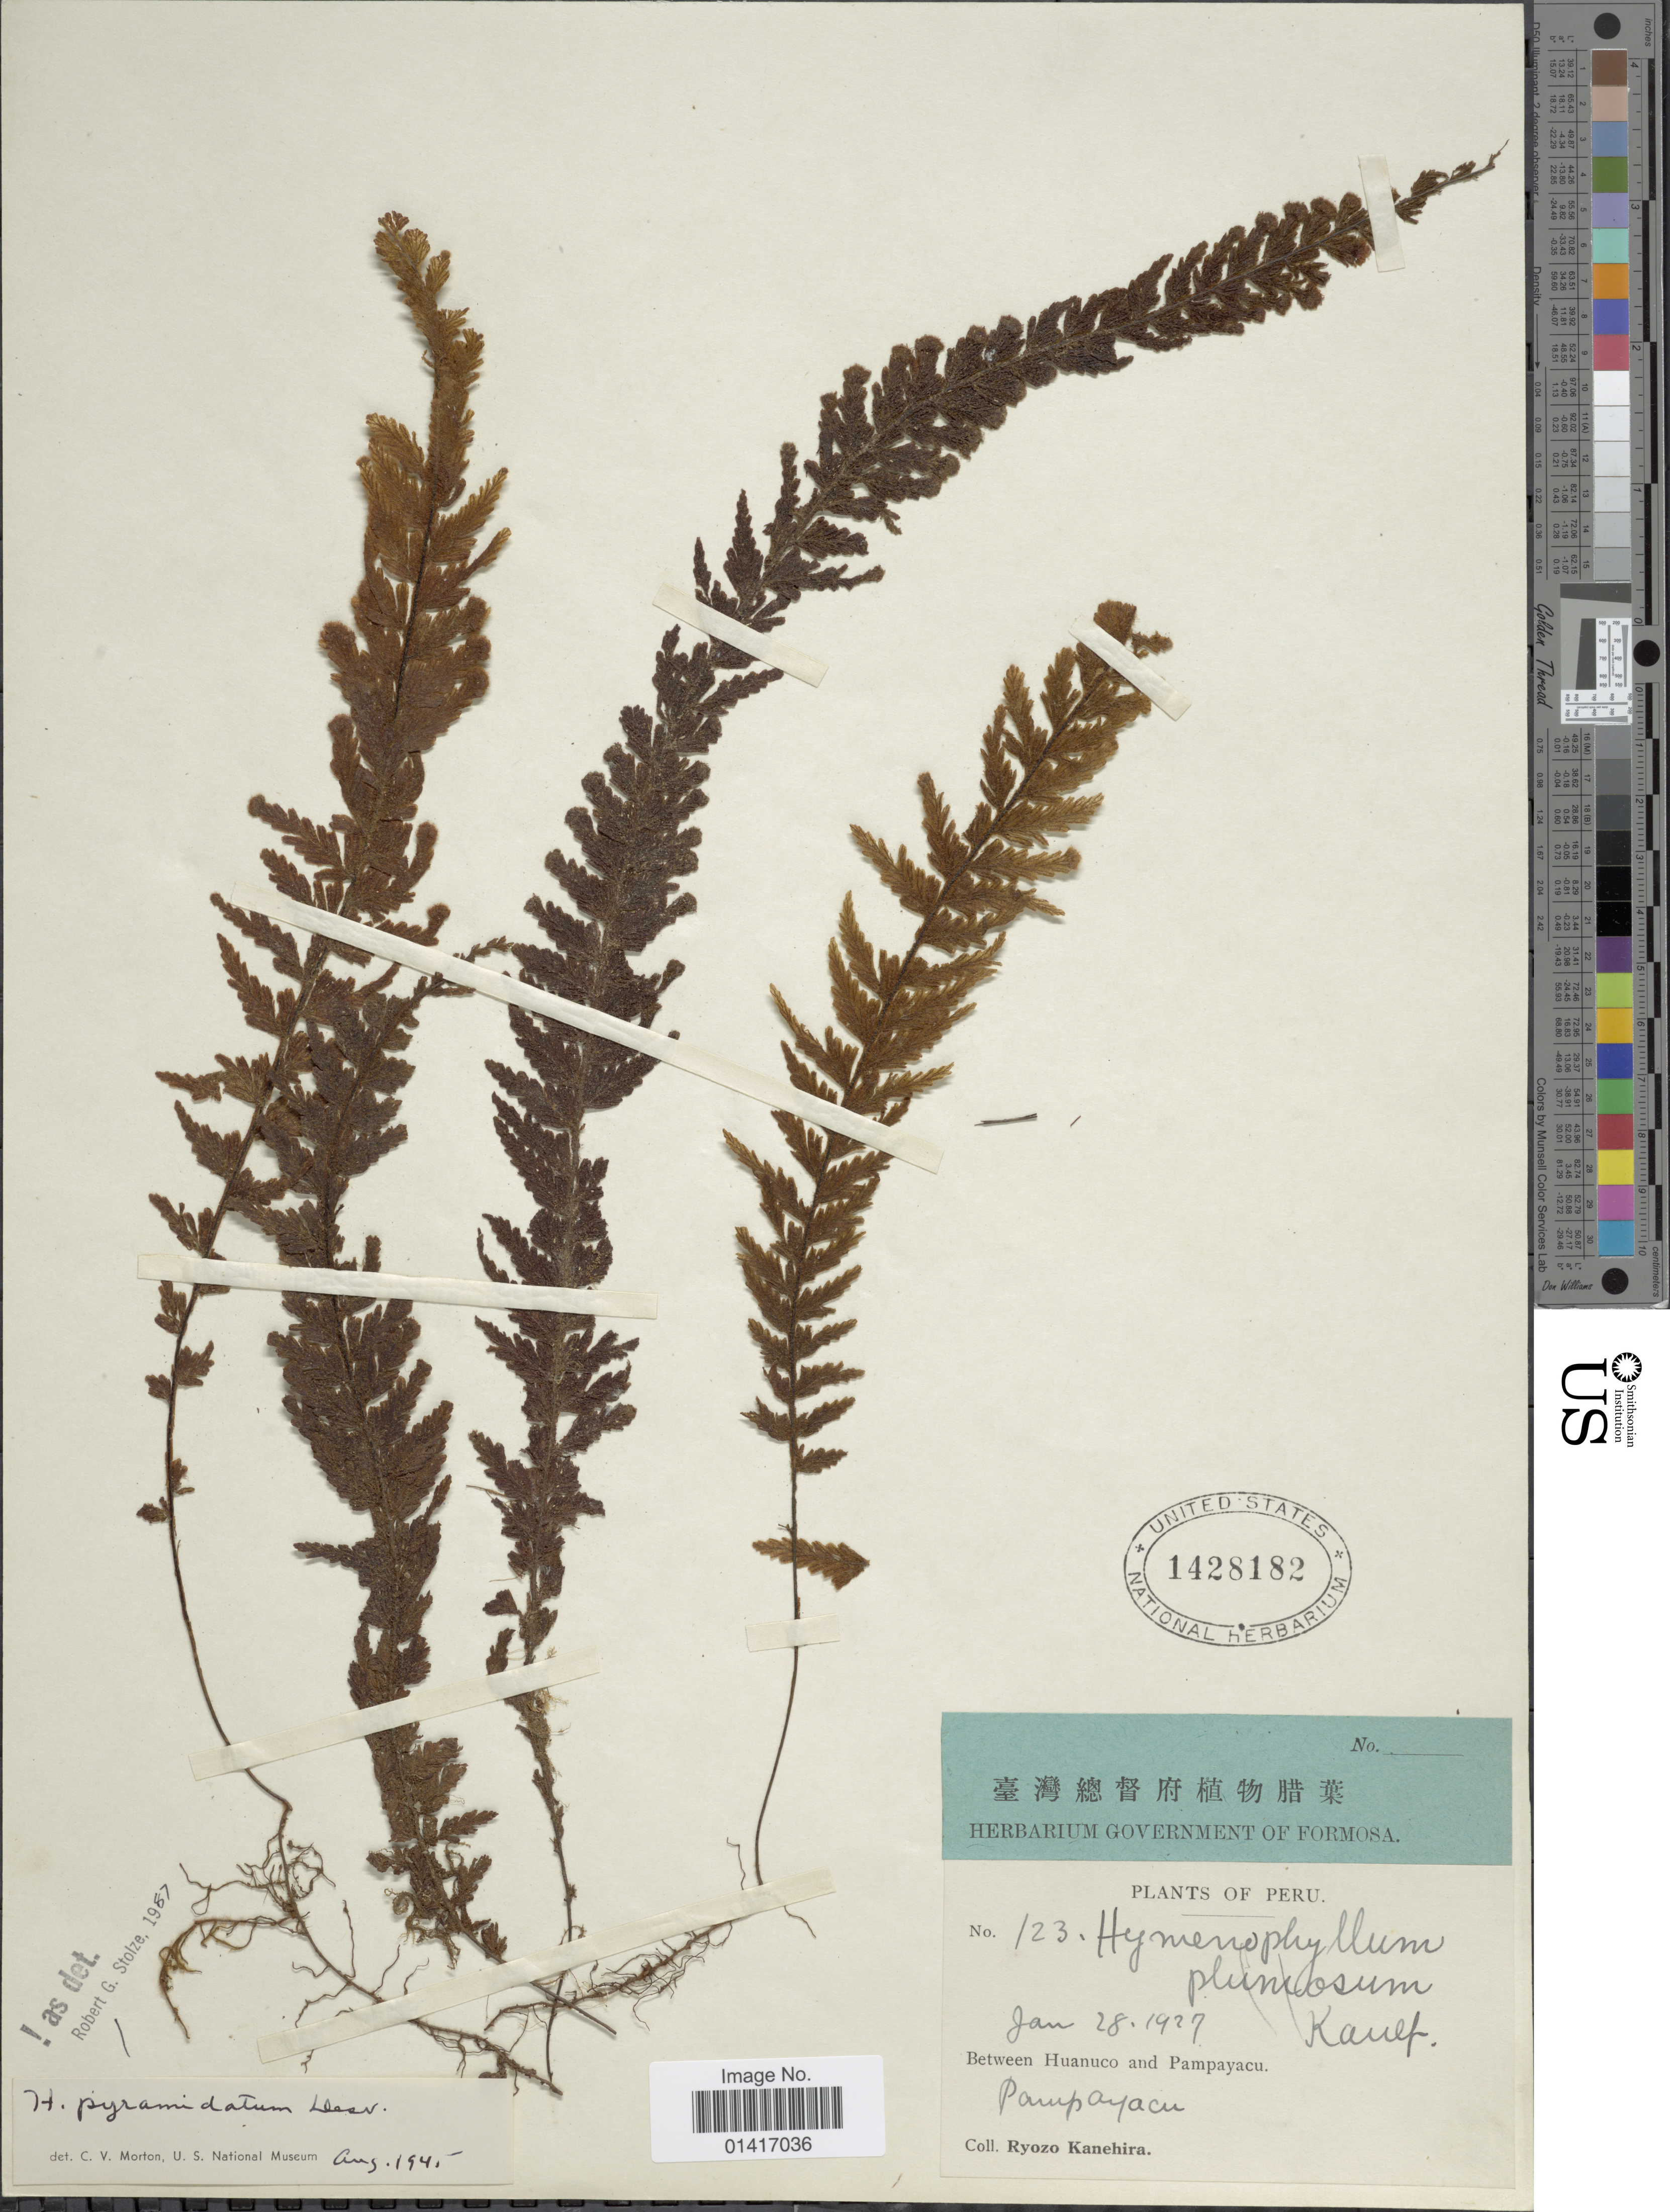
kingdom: Plantae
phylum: Tracheophyta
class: Polypodiopsida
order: Hymenophyllales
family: Hymenophyllaceae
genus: Hymenophyllum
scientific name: Hymenophyllum pyramidatum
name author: Desv.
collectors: R. Kanehira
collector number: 123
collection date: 1927-01-28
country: Peru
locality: Between Huanuco and Pampayacu.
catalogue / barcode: US 1428182